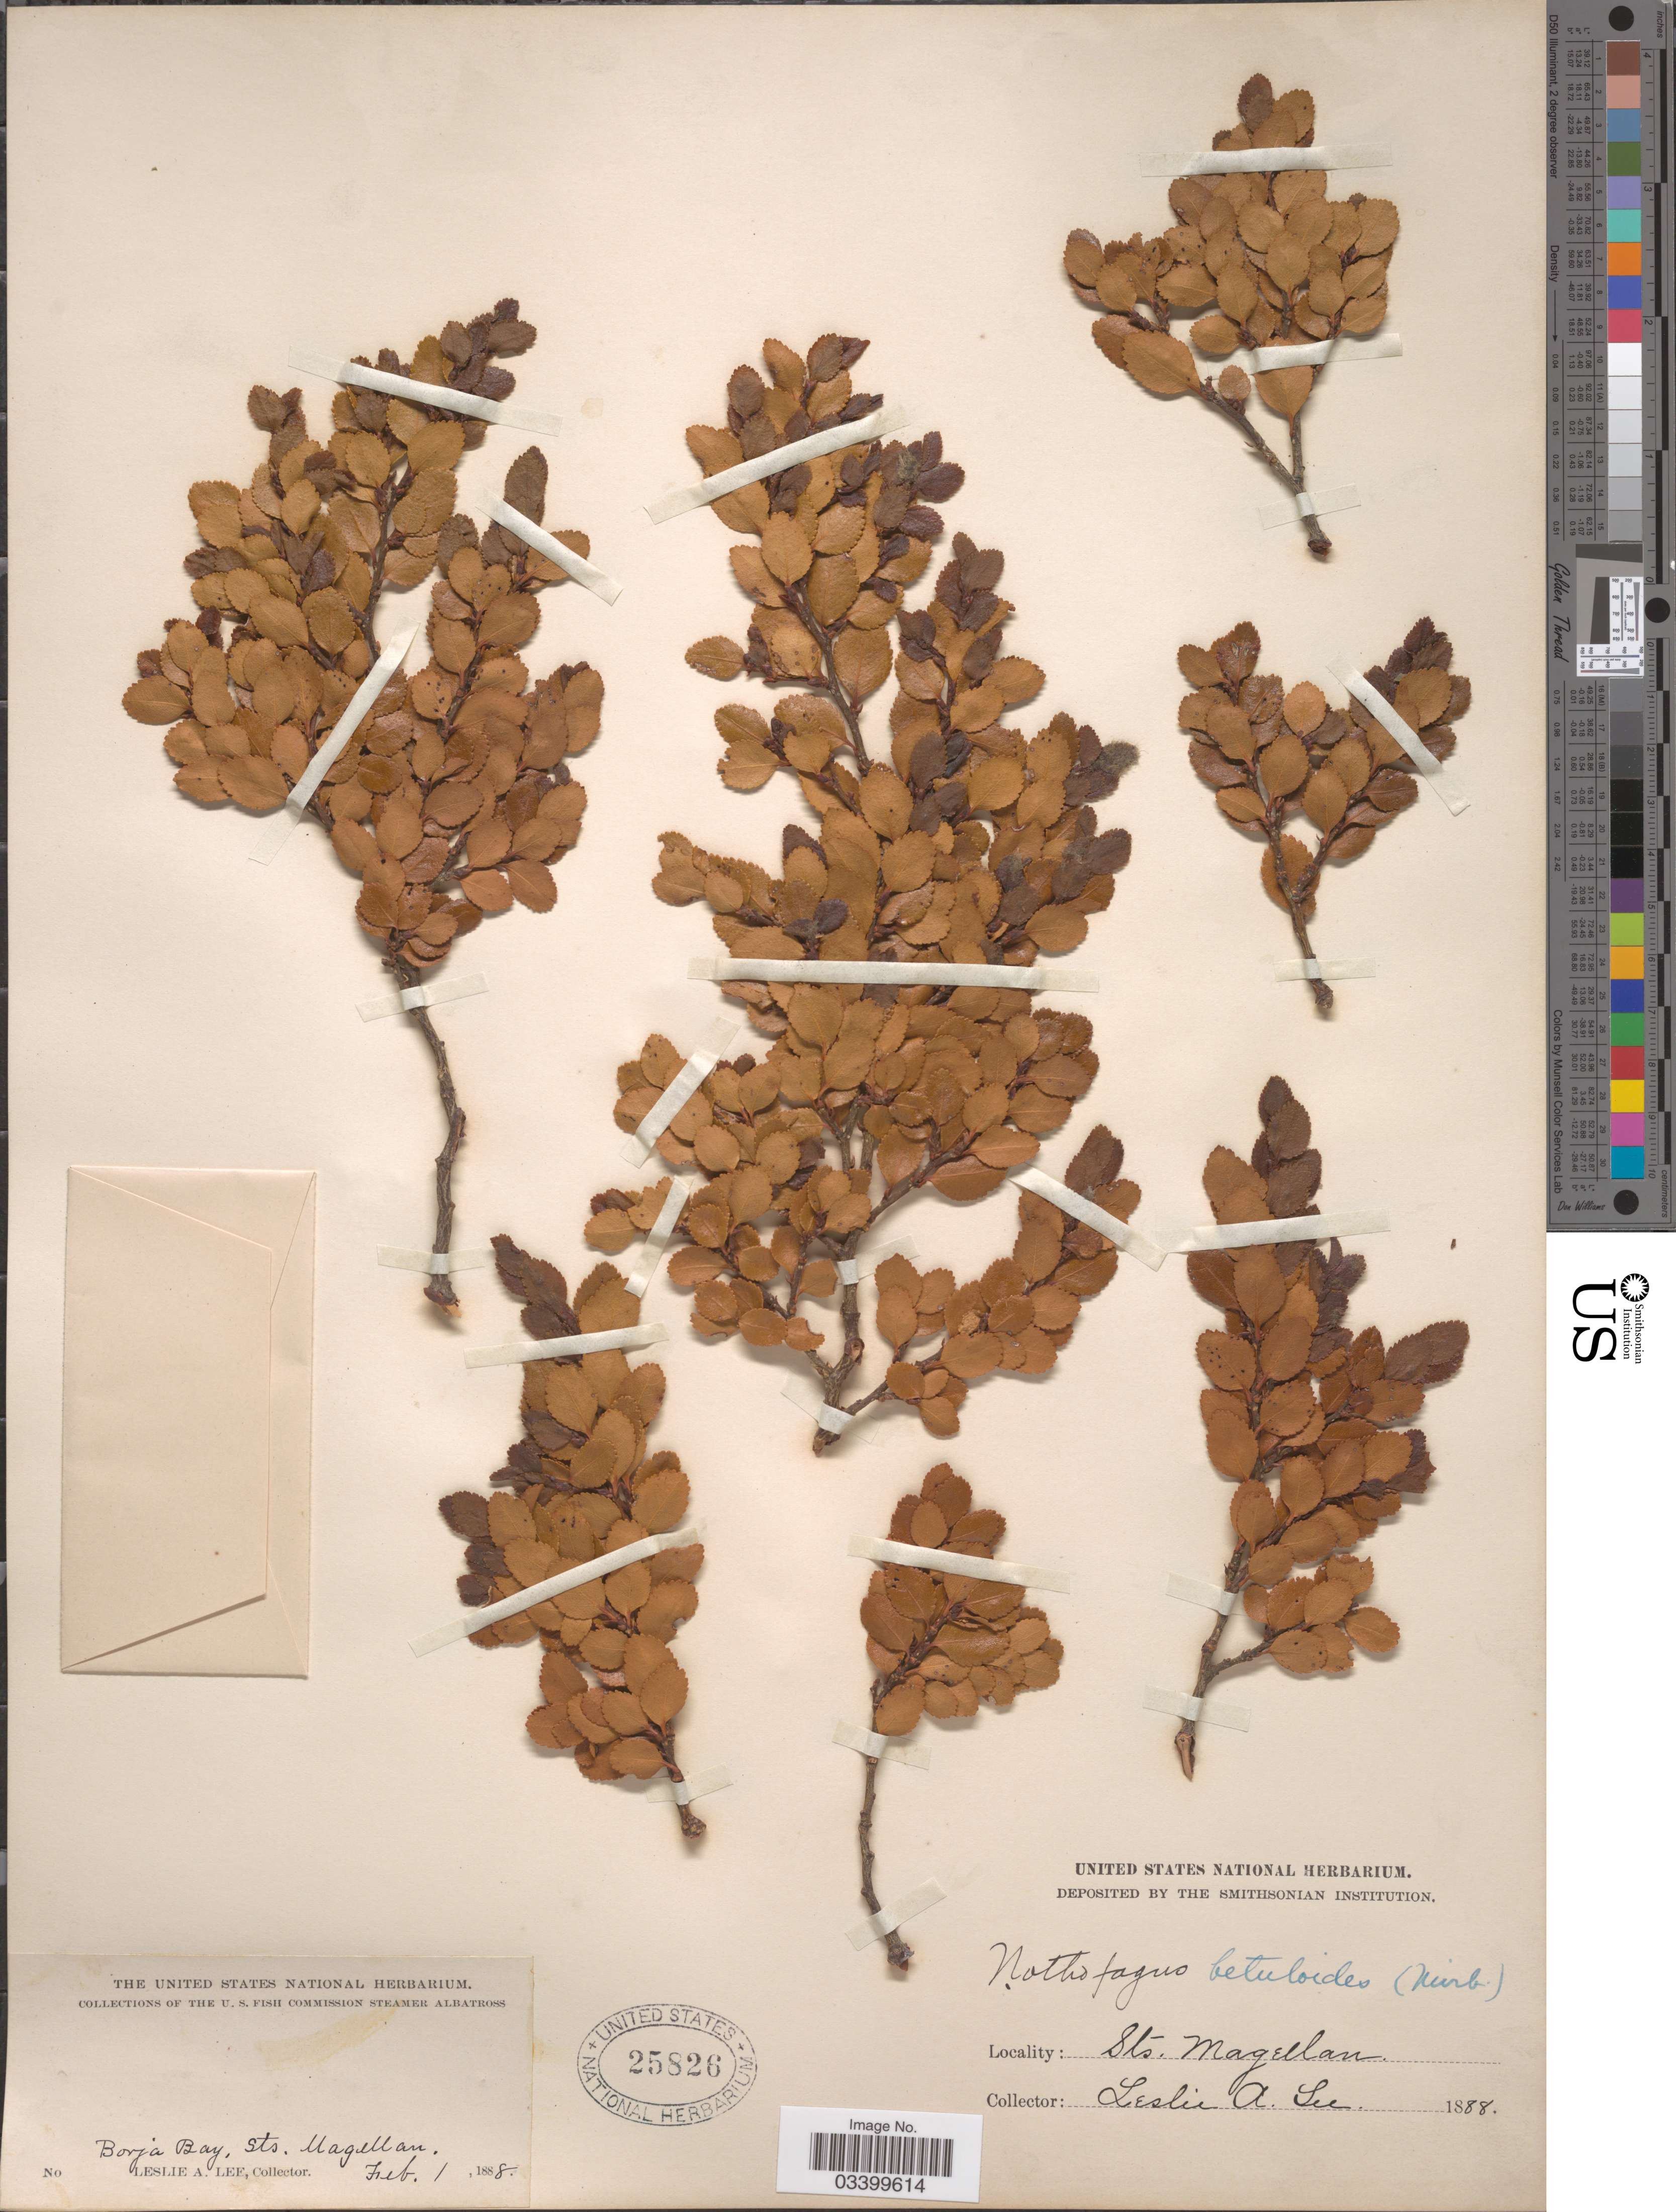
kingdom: Plantae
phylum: Tracheophyta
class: Magnoliopsida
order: Fagales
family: Nothofagaceae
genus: Nothofagus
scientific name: Nothofagus betuloides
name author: (Mirb.) Oerst.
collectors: L. Lee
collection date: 1888-02-01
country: Chile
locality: Borja Bay, Sts. Magellan.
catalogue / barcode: US 25826